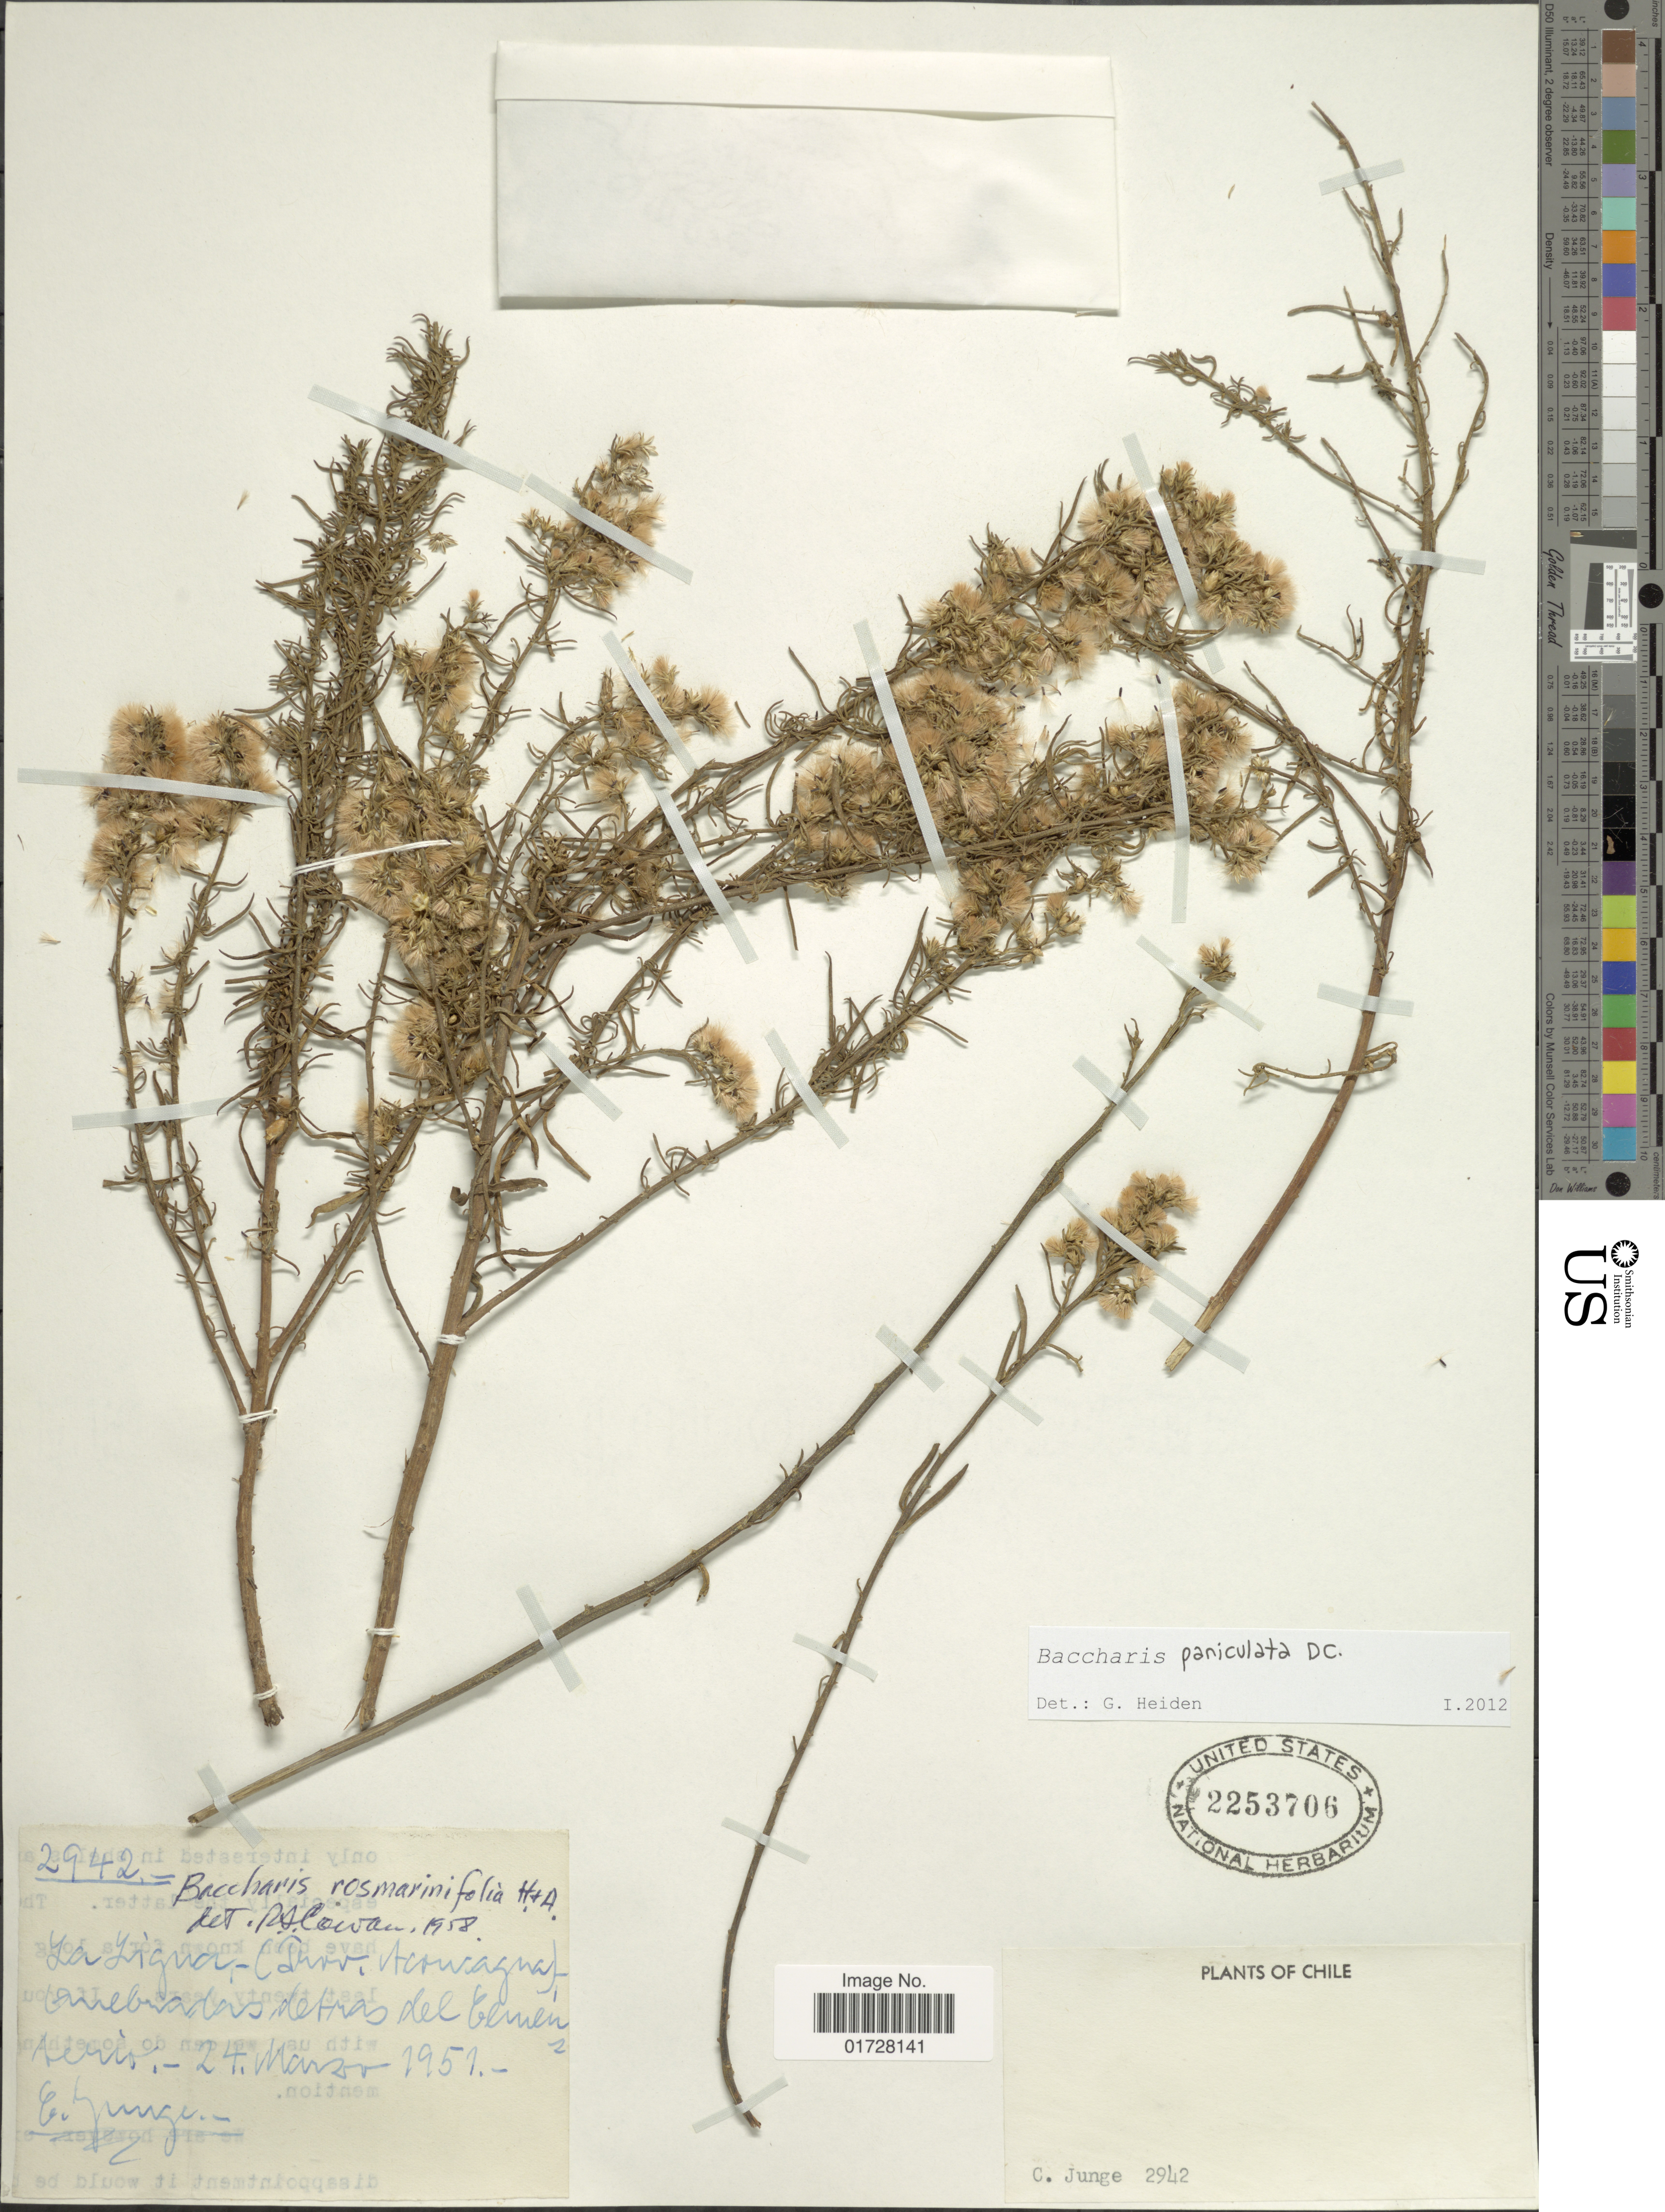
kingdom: Plantae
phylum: Tracheophyta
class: Magnoliopsida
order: Asterales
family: Asteraceae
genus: Baccharis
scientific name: Baccharis paniculata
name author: DC.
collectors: C. Junge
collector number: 2942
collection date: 1951-03-24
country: Chile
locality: La Ligua (Prov. Aconcagua) Quebradas detras del Cementerio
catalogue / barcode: US 2253706